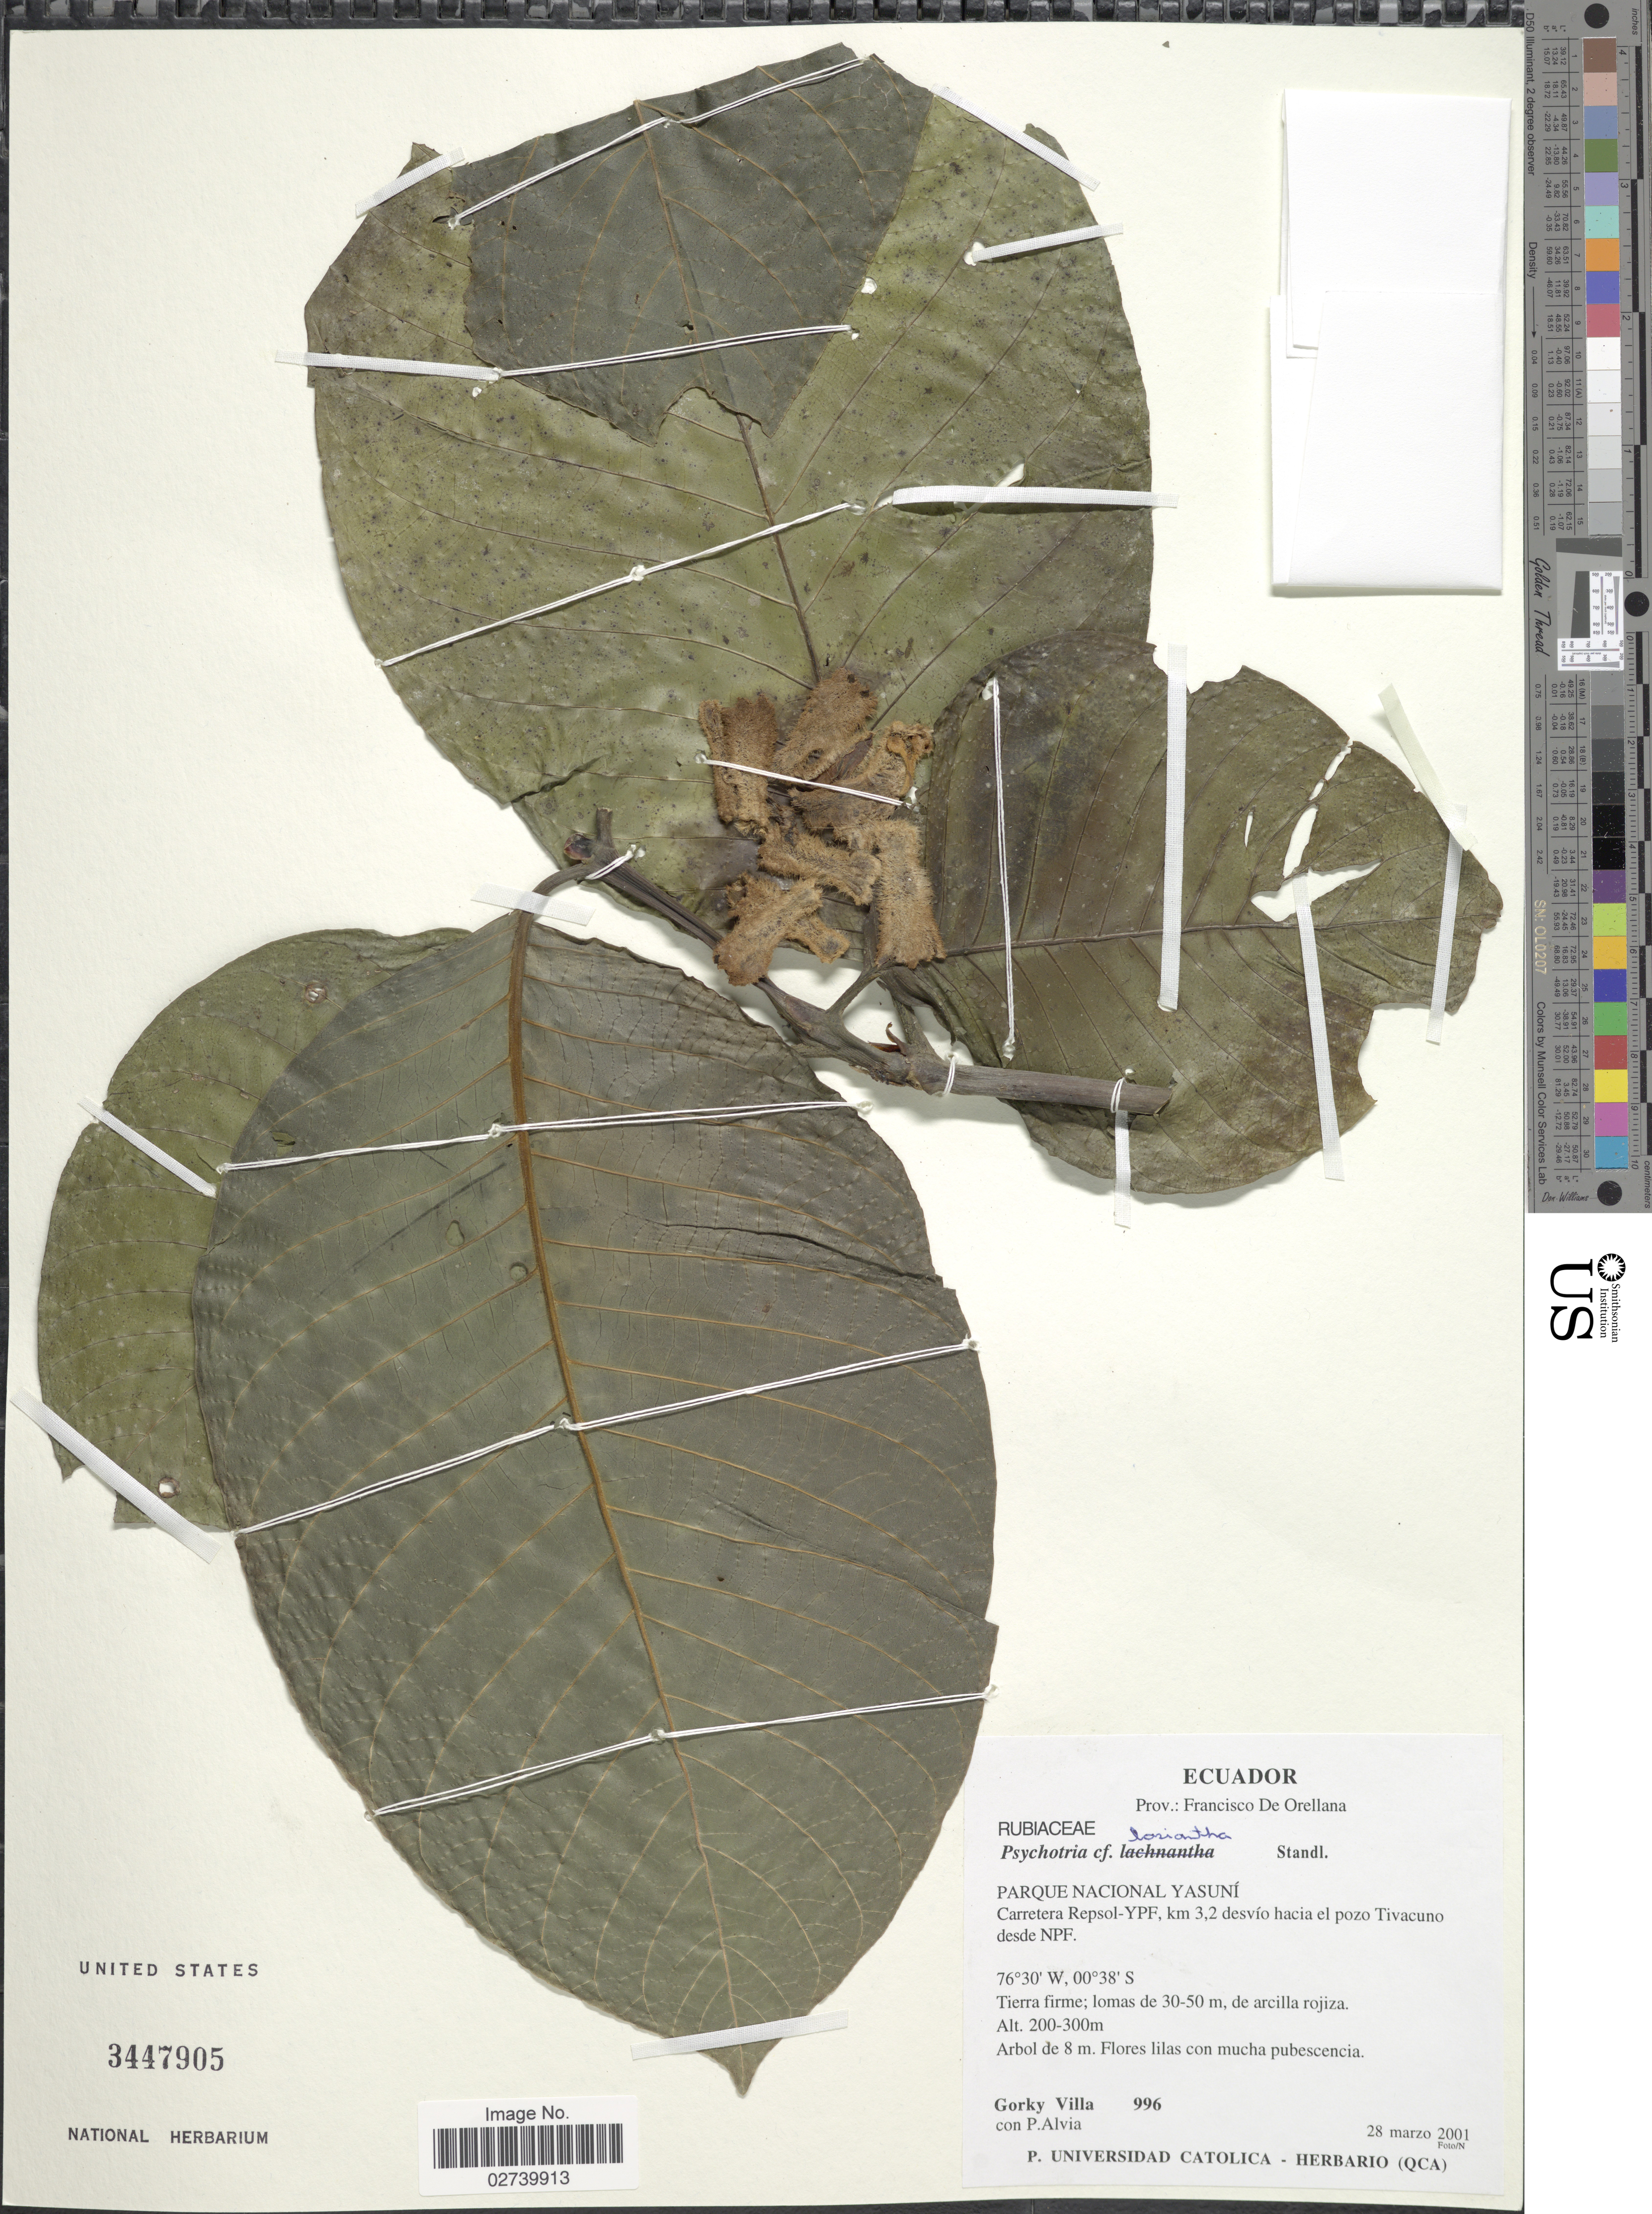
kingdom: Plantae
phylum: Tracheophyta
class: Magnoliopsida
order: Gentianales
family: Rubiaceae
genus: Palicourea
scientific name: Palicourea lasiantha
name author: Krause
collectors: G. Villa & P. Alvia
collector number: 996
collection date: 2001-03-28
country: Ecuador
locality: Prov. Francisco de Orellana. Parque Nacional Yasuní. Carretera Repsol-YPF, km 3,2 desvío hacia el pozo Tivacuno desde NPF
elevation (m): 200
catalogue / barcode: US 3447905